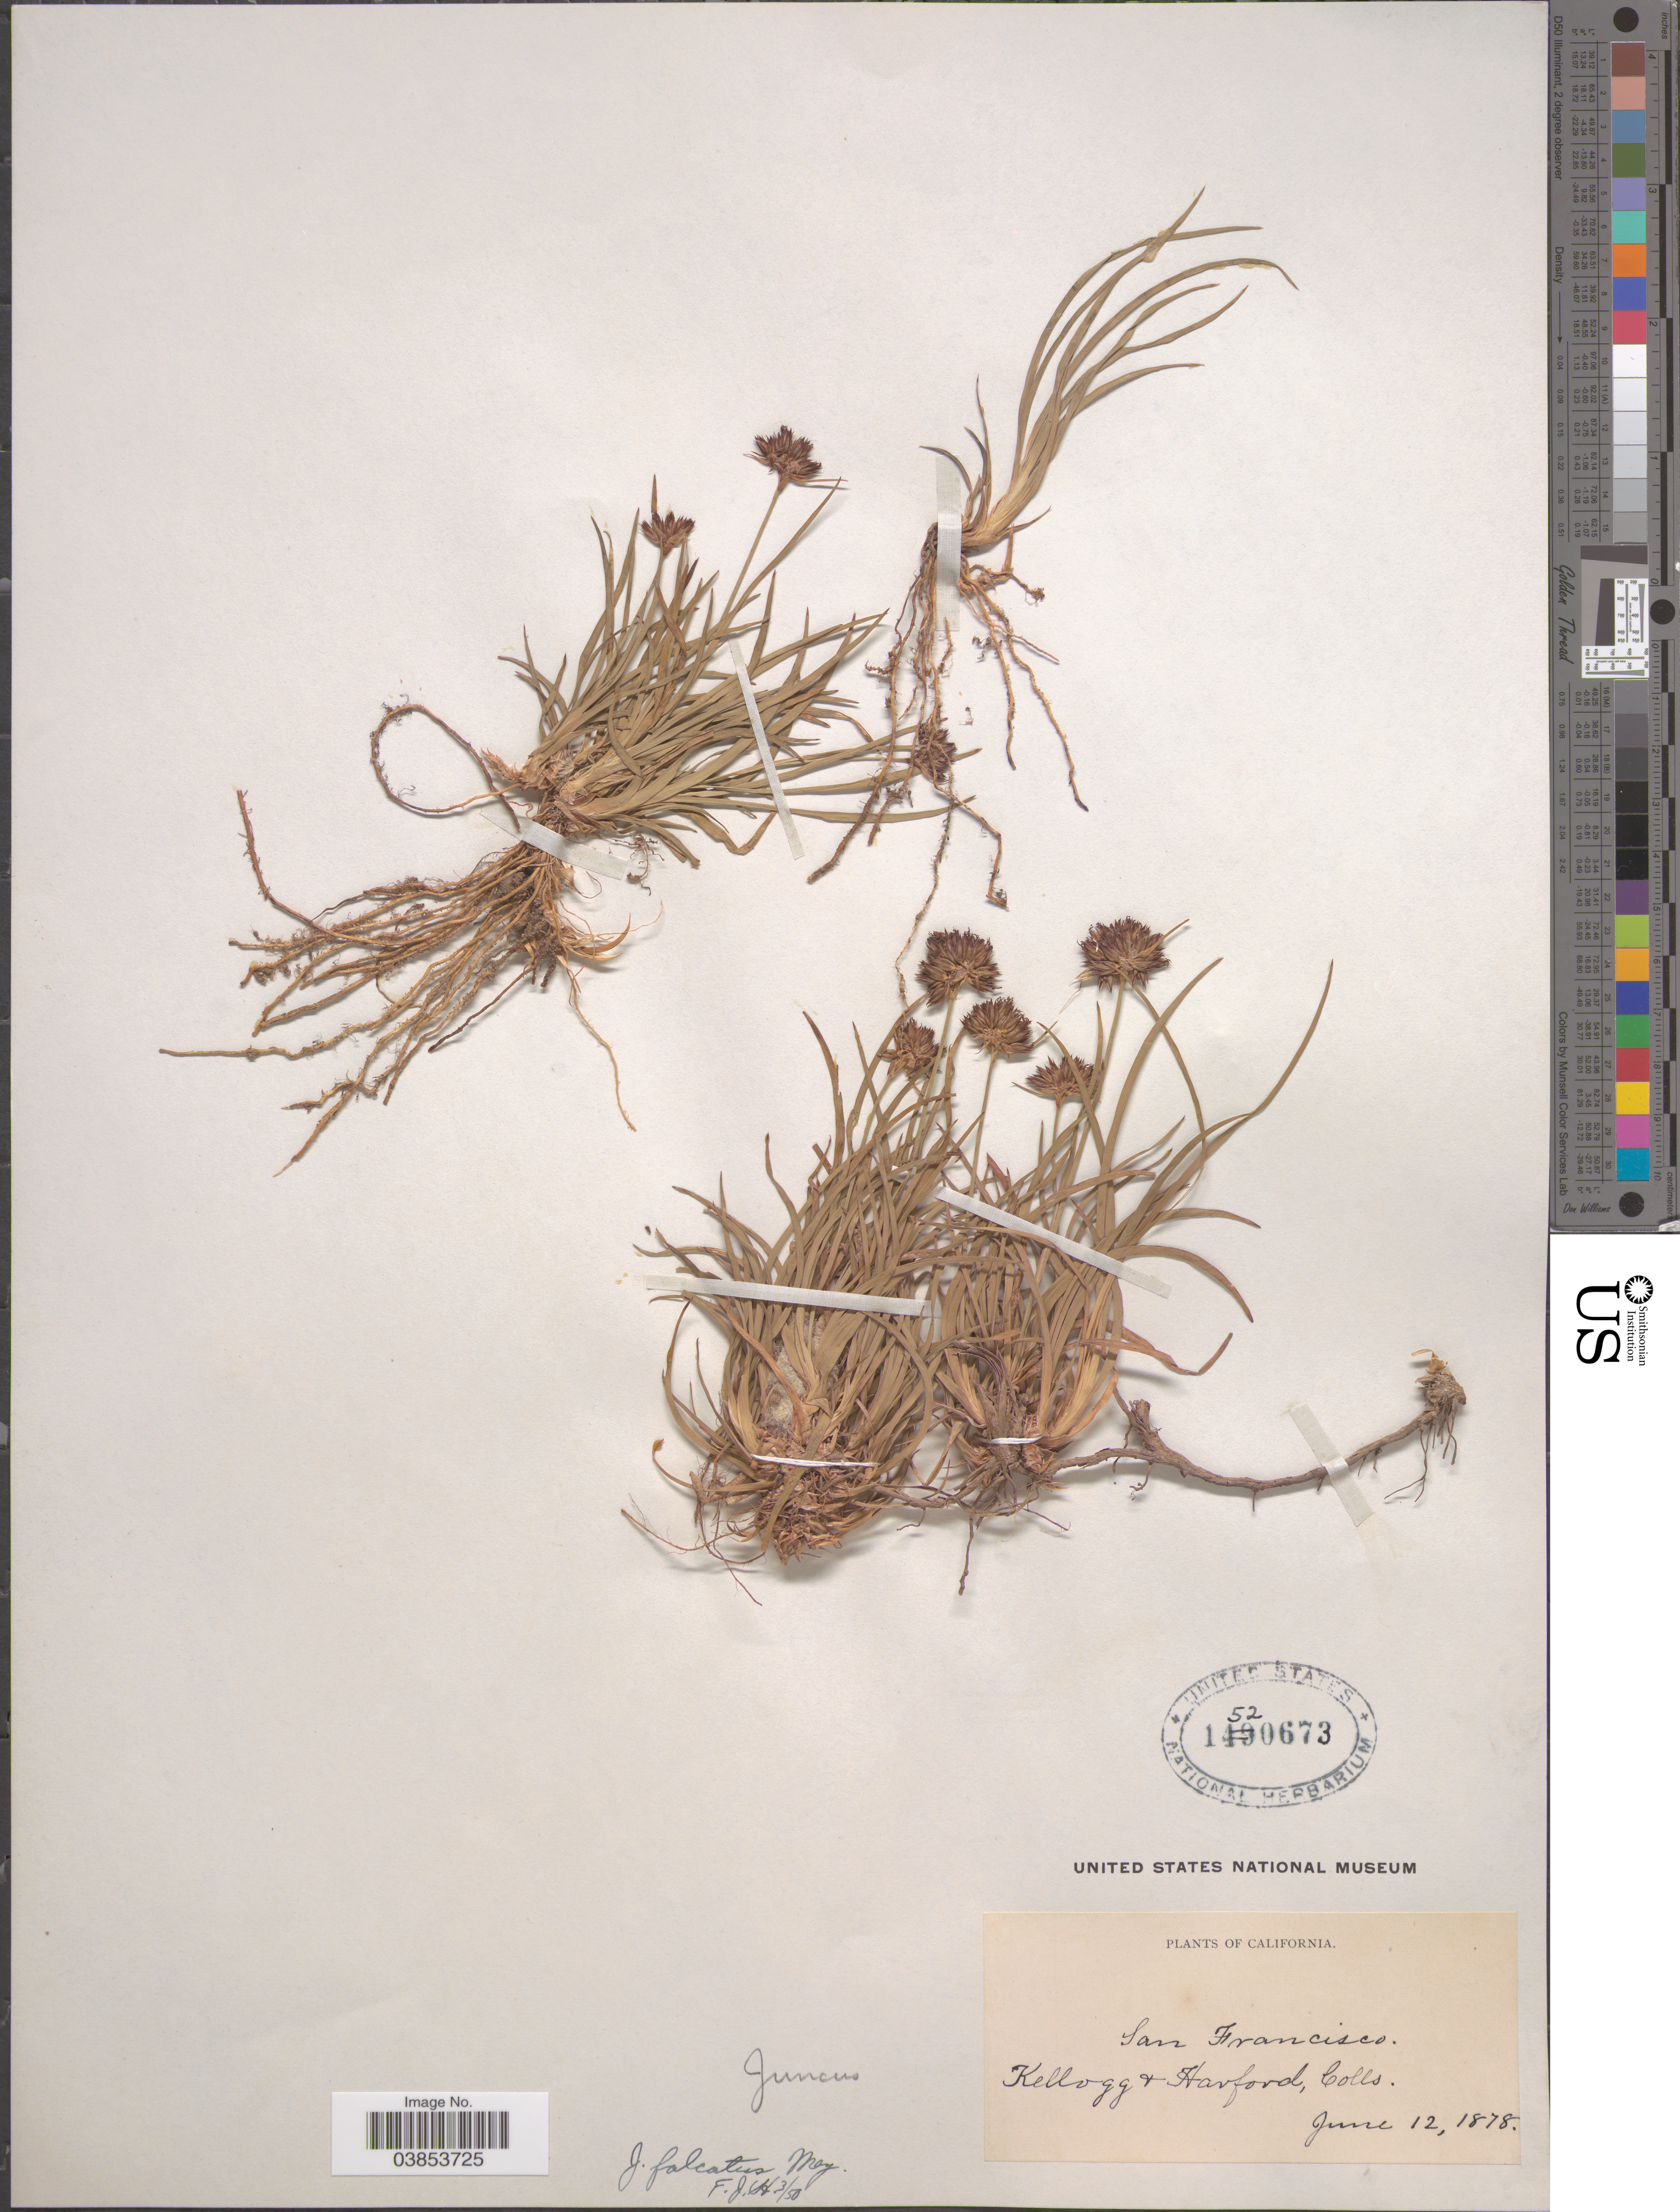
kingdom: Plantae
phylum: Tracheophyta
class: Liliopsida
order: Poales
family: Juncaceae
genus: Juncus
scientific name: Juncus falcatus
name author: E. Mey.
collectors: -- Kellogg & Harford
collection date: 1878-06-12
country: United States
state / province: California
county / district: San Francisco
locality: San Francisco.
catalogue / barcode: US 1520673